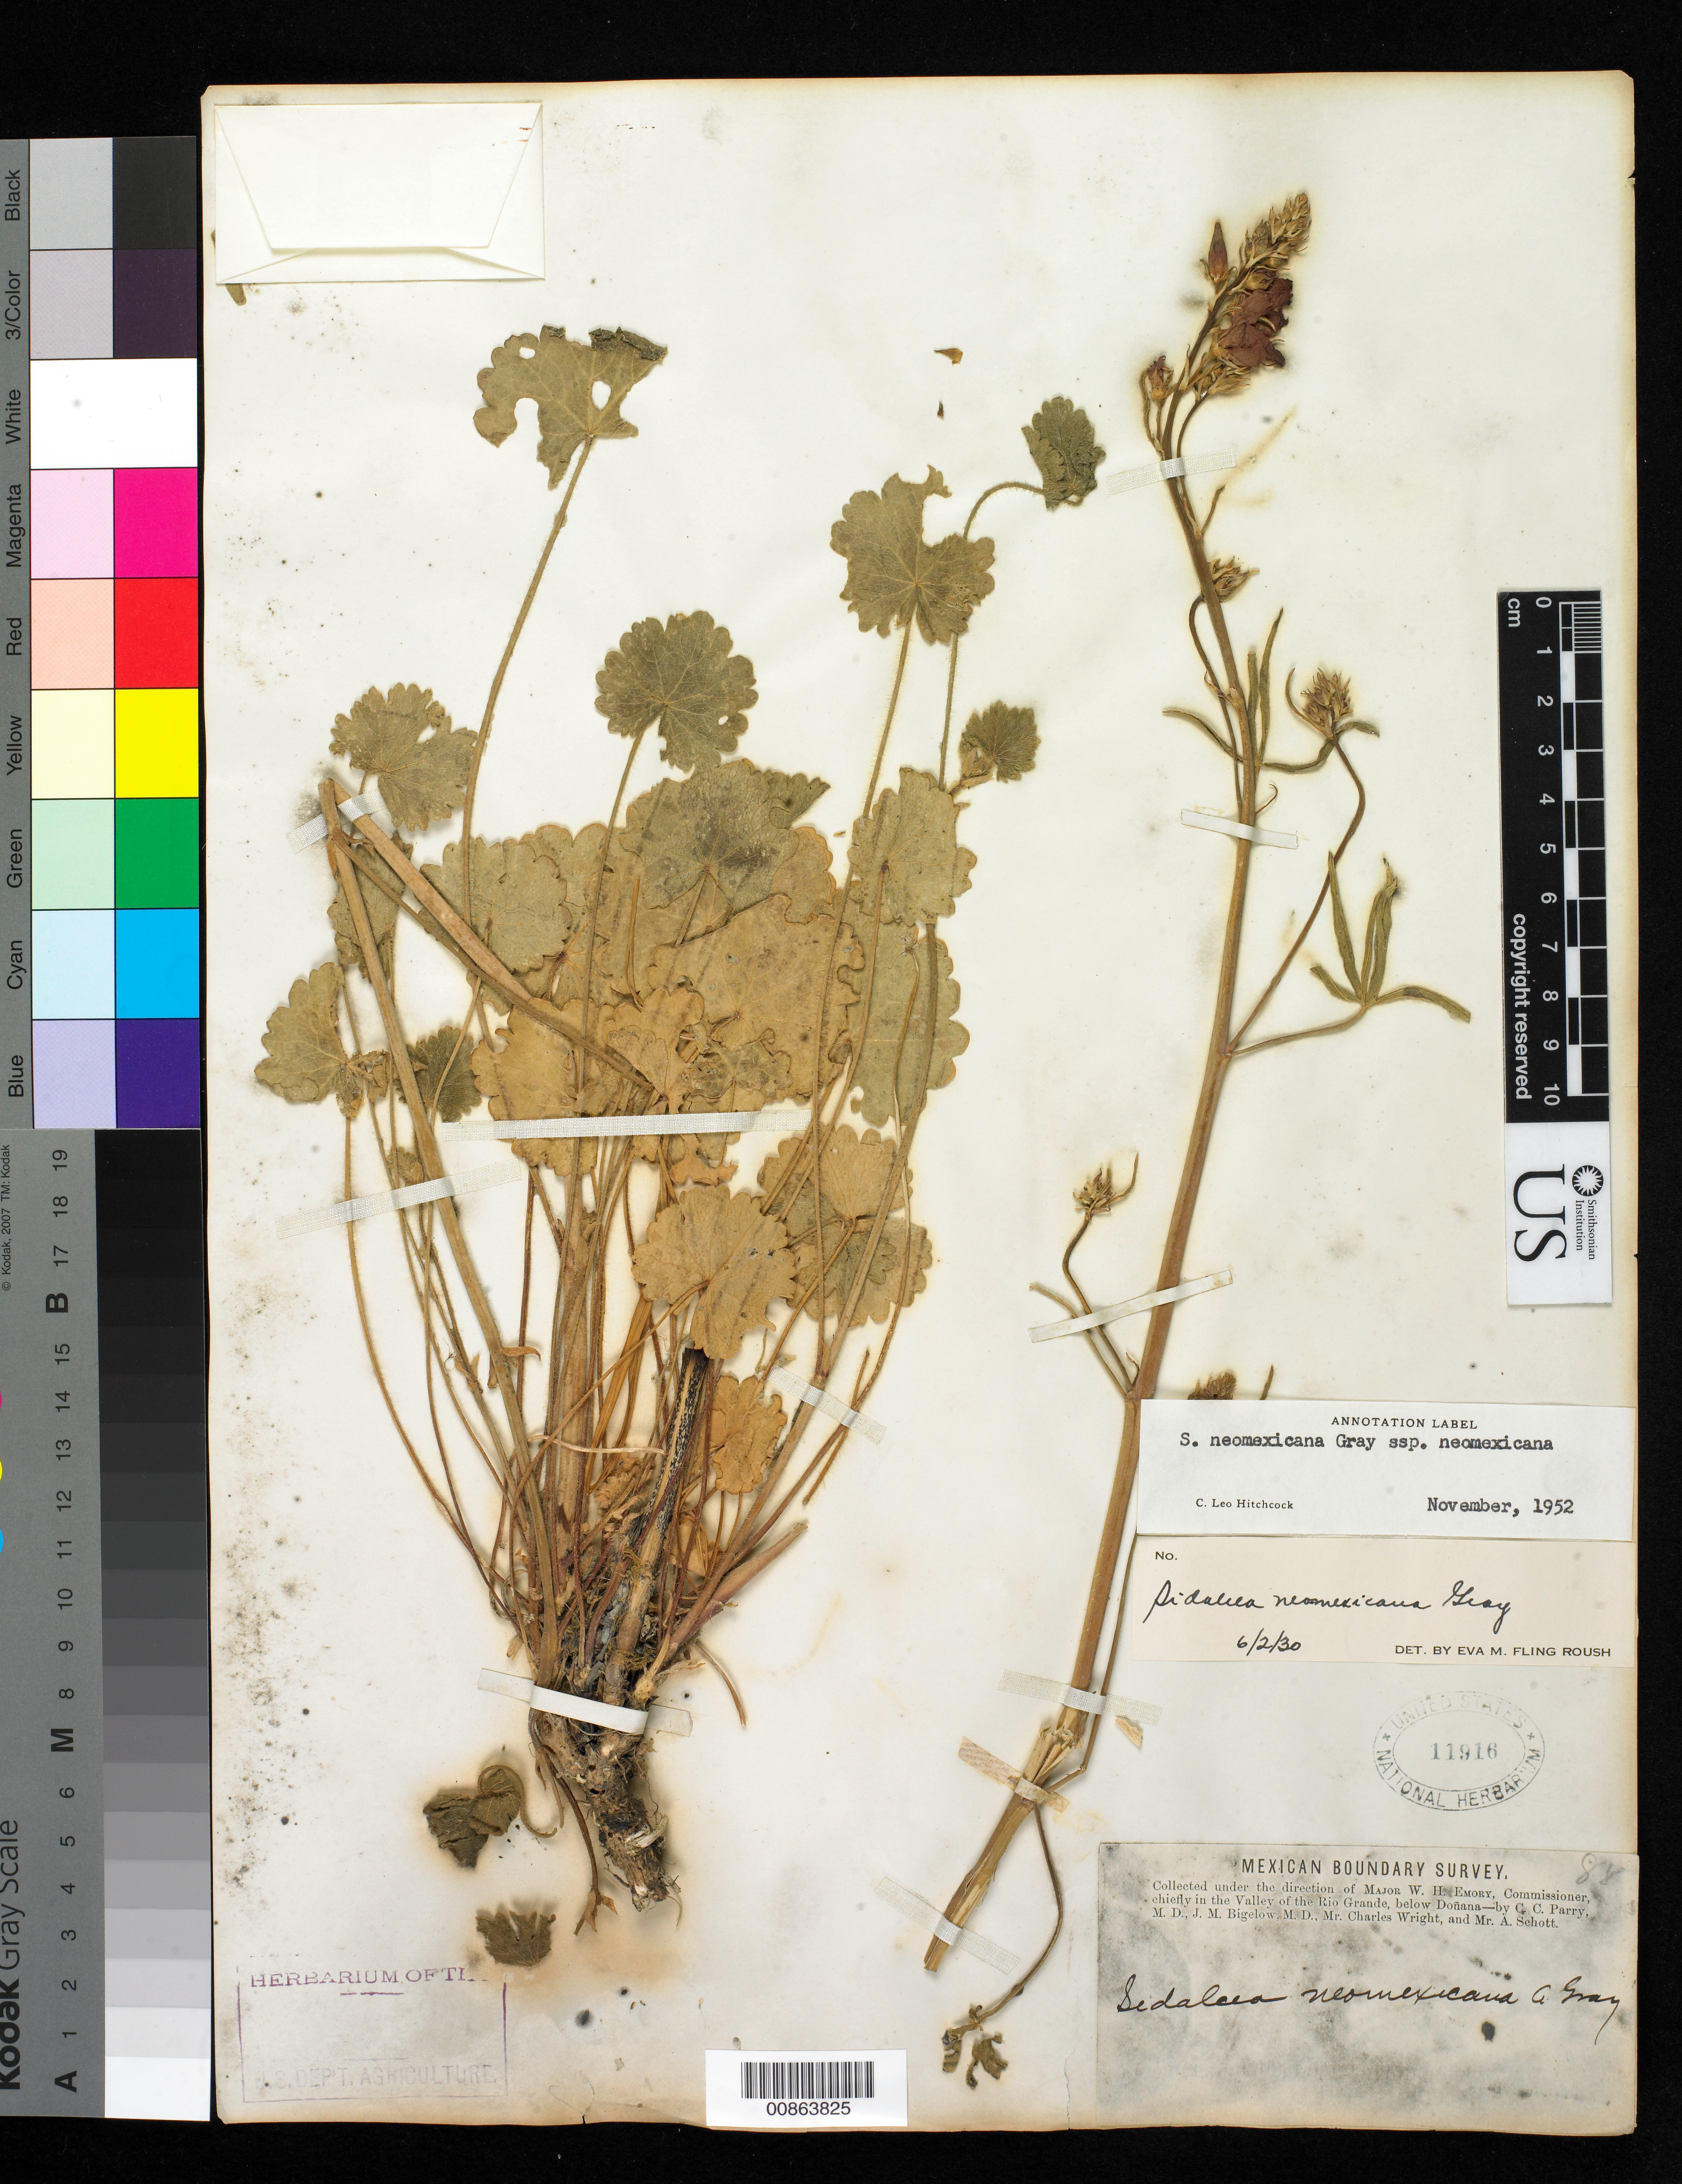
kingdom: Plantae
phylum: Tracheophyta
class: Magnoliopsida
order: Malvales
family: Malvaceae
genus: Sidalcea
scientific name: Sidalcea neomexicana subsp. neomexicana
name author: A. Gray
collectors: C. C. Parry, J. M. Bigelow, C. Wright & A. C. V. Schott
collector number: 88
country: United States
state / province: New Mexico / Texas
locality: Valley of the Rio Grande, below Doñana.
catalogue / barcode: US 11916